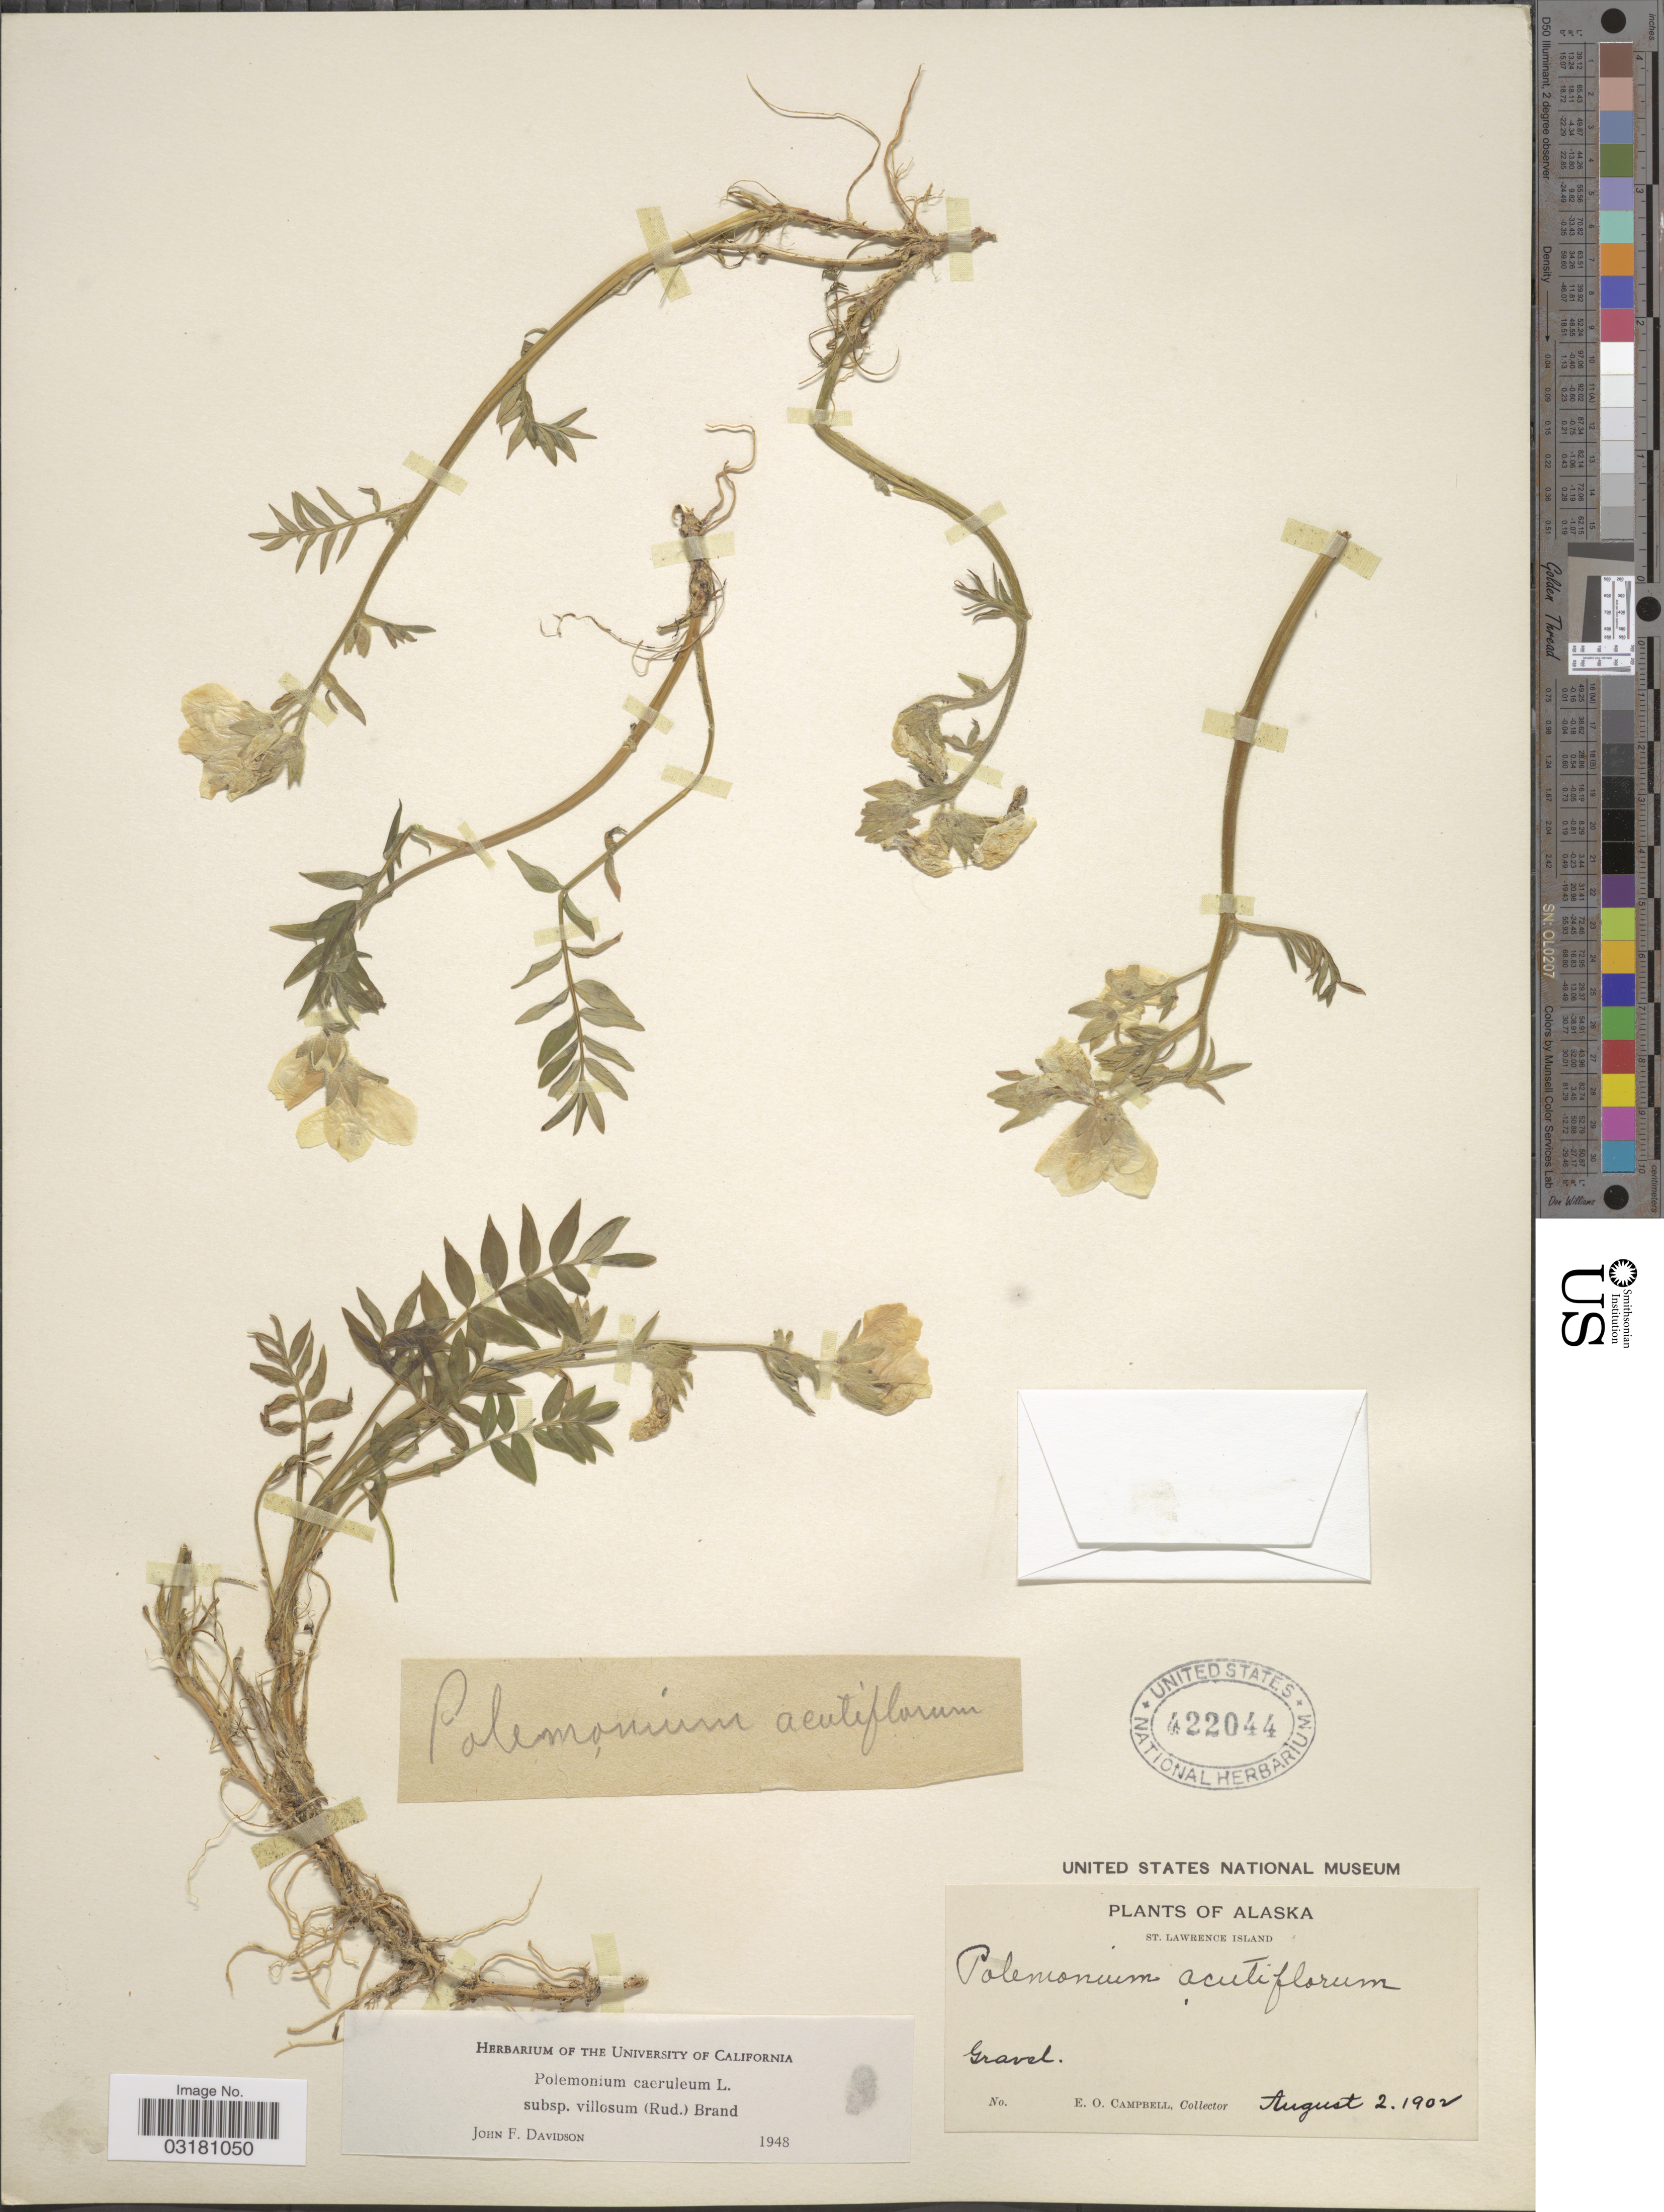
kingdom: Plantae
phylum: Tracheophyta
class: Magnoliopsida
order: Ericales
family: Polemoniaceae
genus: Polemonium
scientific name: Polemonium caeruleum var. villosum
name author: (Rudolph ex Georgi) Brand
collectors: E. Campbell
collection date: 1902-08-02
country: United States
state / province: Alaska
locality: St. Lawrence Island. Gravel.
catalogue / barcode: US 422044